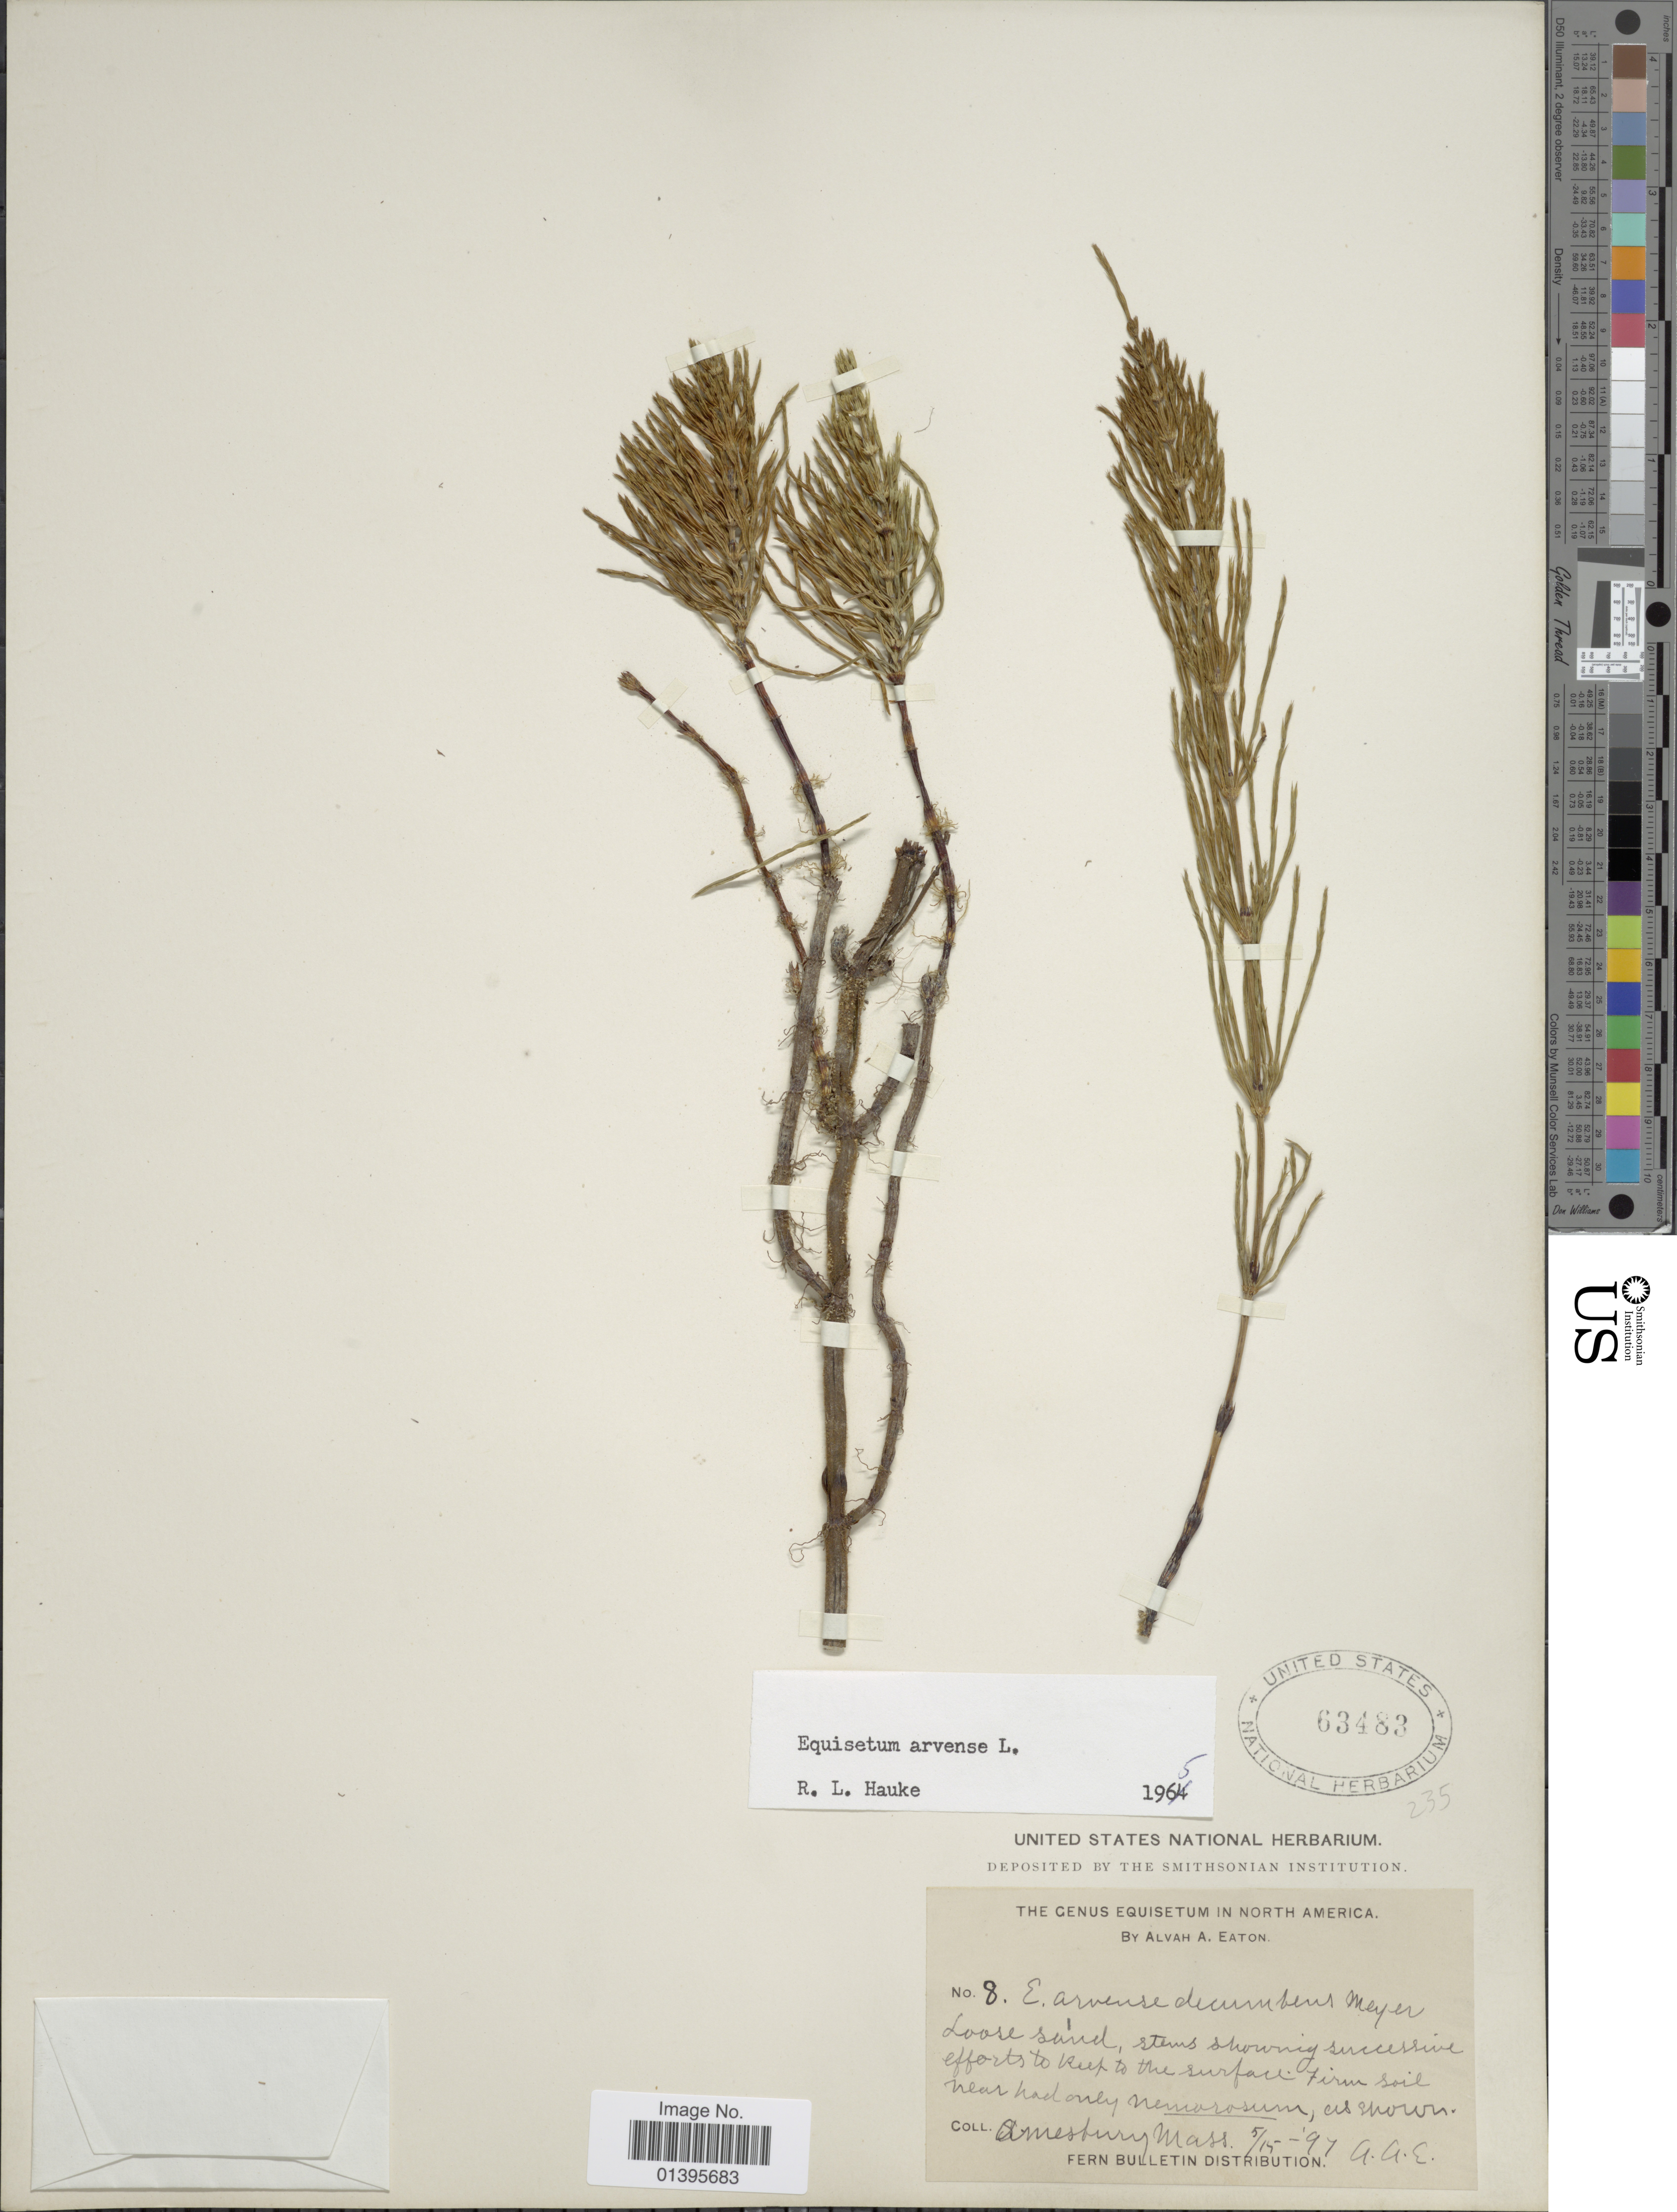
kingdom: Plantae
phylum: Tracheophyta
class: Polypodiopsida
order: Equisetales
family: Equisetaceae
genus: Equisetum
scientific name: Equisetum arvense var. decumbens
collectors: A. A. Eaton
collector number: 8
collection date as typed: Transcribed d/m/y: 15/5/97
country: United States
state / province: Massachusetts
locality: Amesbury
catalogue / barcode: US 63483